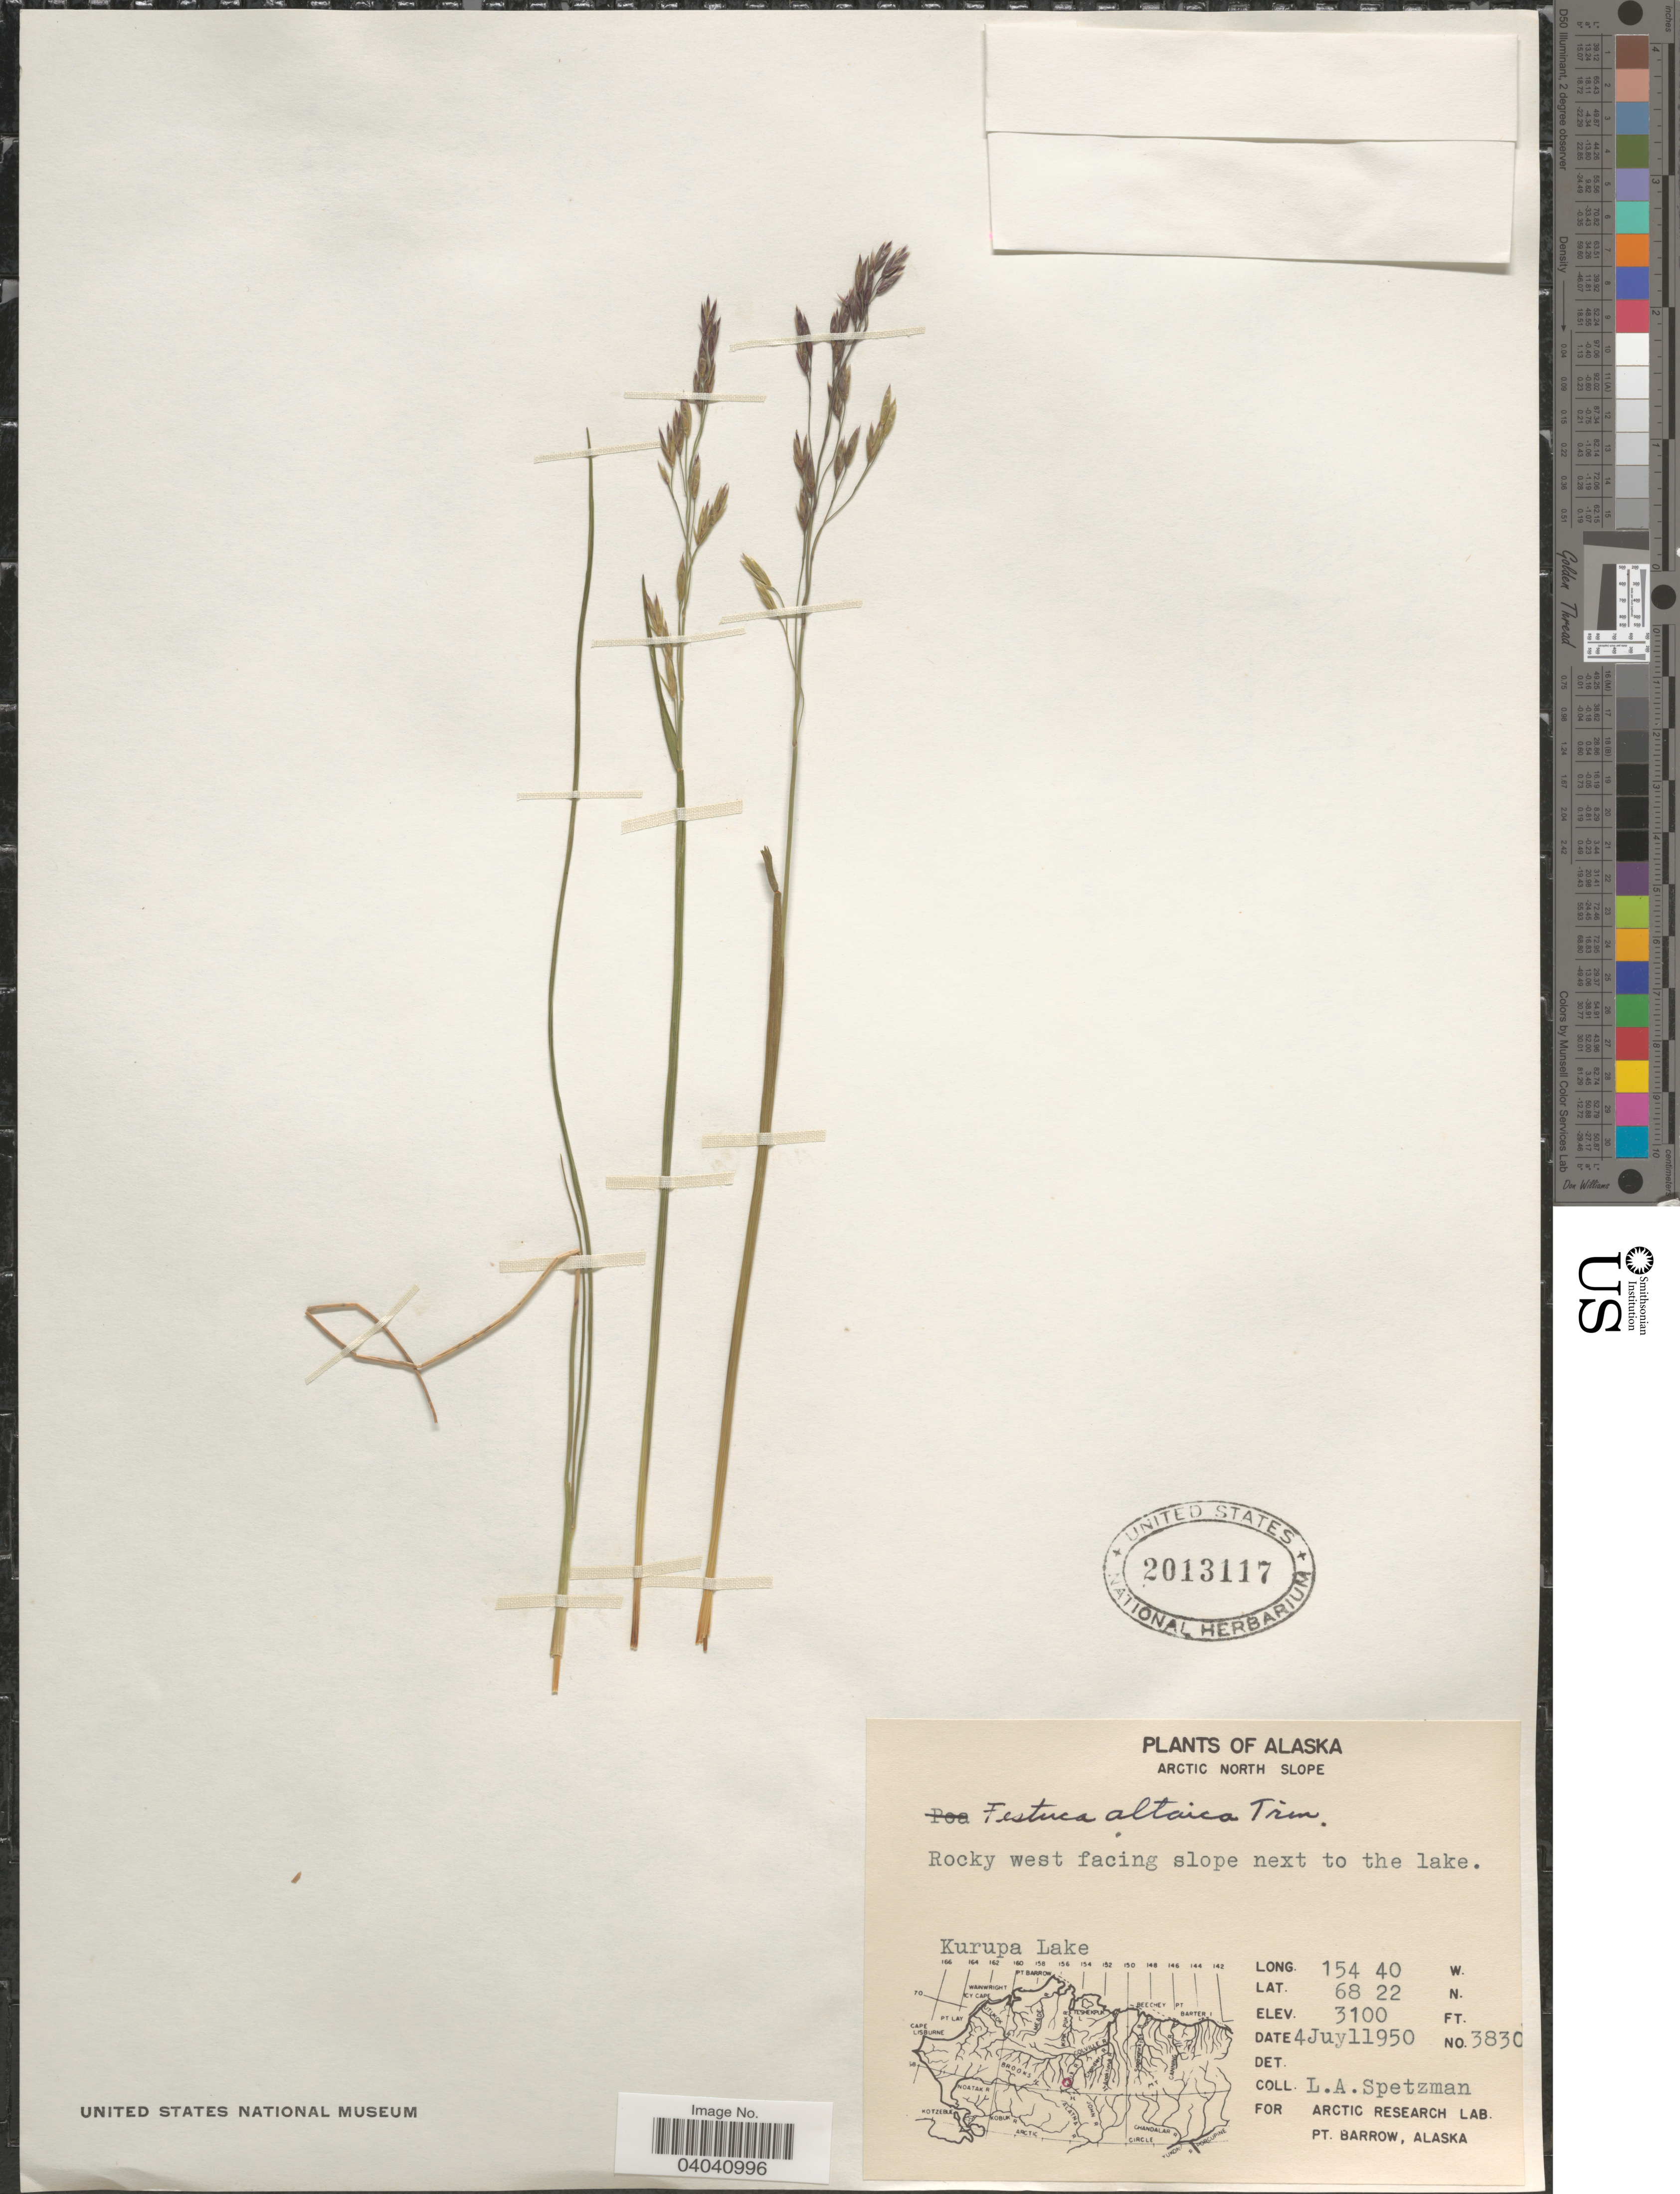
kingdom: Plantae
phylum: Tracheophyta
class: Liliopsida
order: Poales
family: Poaceae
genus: Festuca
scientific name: Festuca altaica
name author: Trin.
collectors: L. Spetzman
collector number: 3830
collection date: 1950-01-04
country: United States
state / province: Alaska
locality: Arctic North Slope. Rocky west facing slope next to the lake. Kurupa Lake.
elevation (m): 945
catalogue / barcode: US 2013117